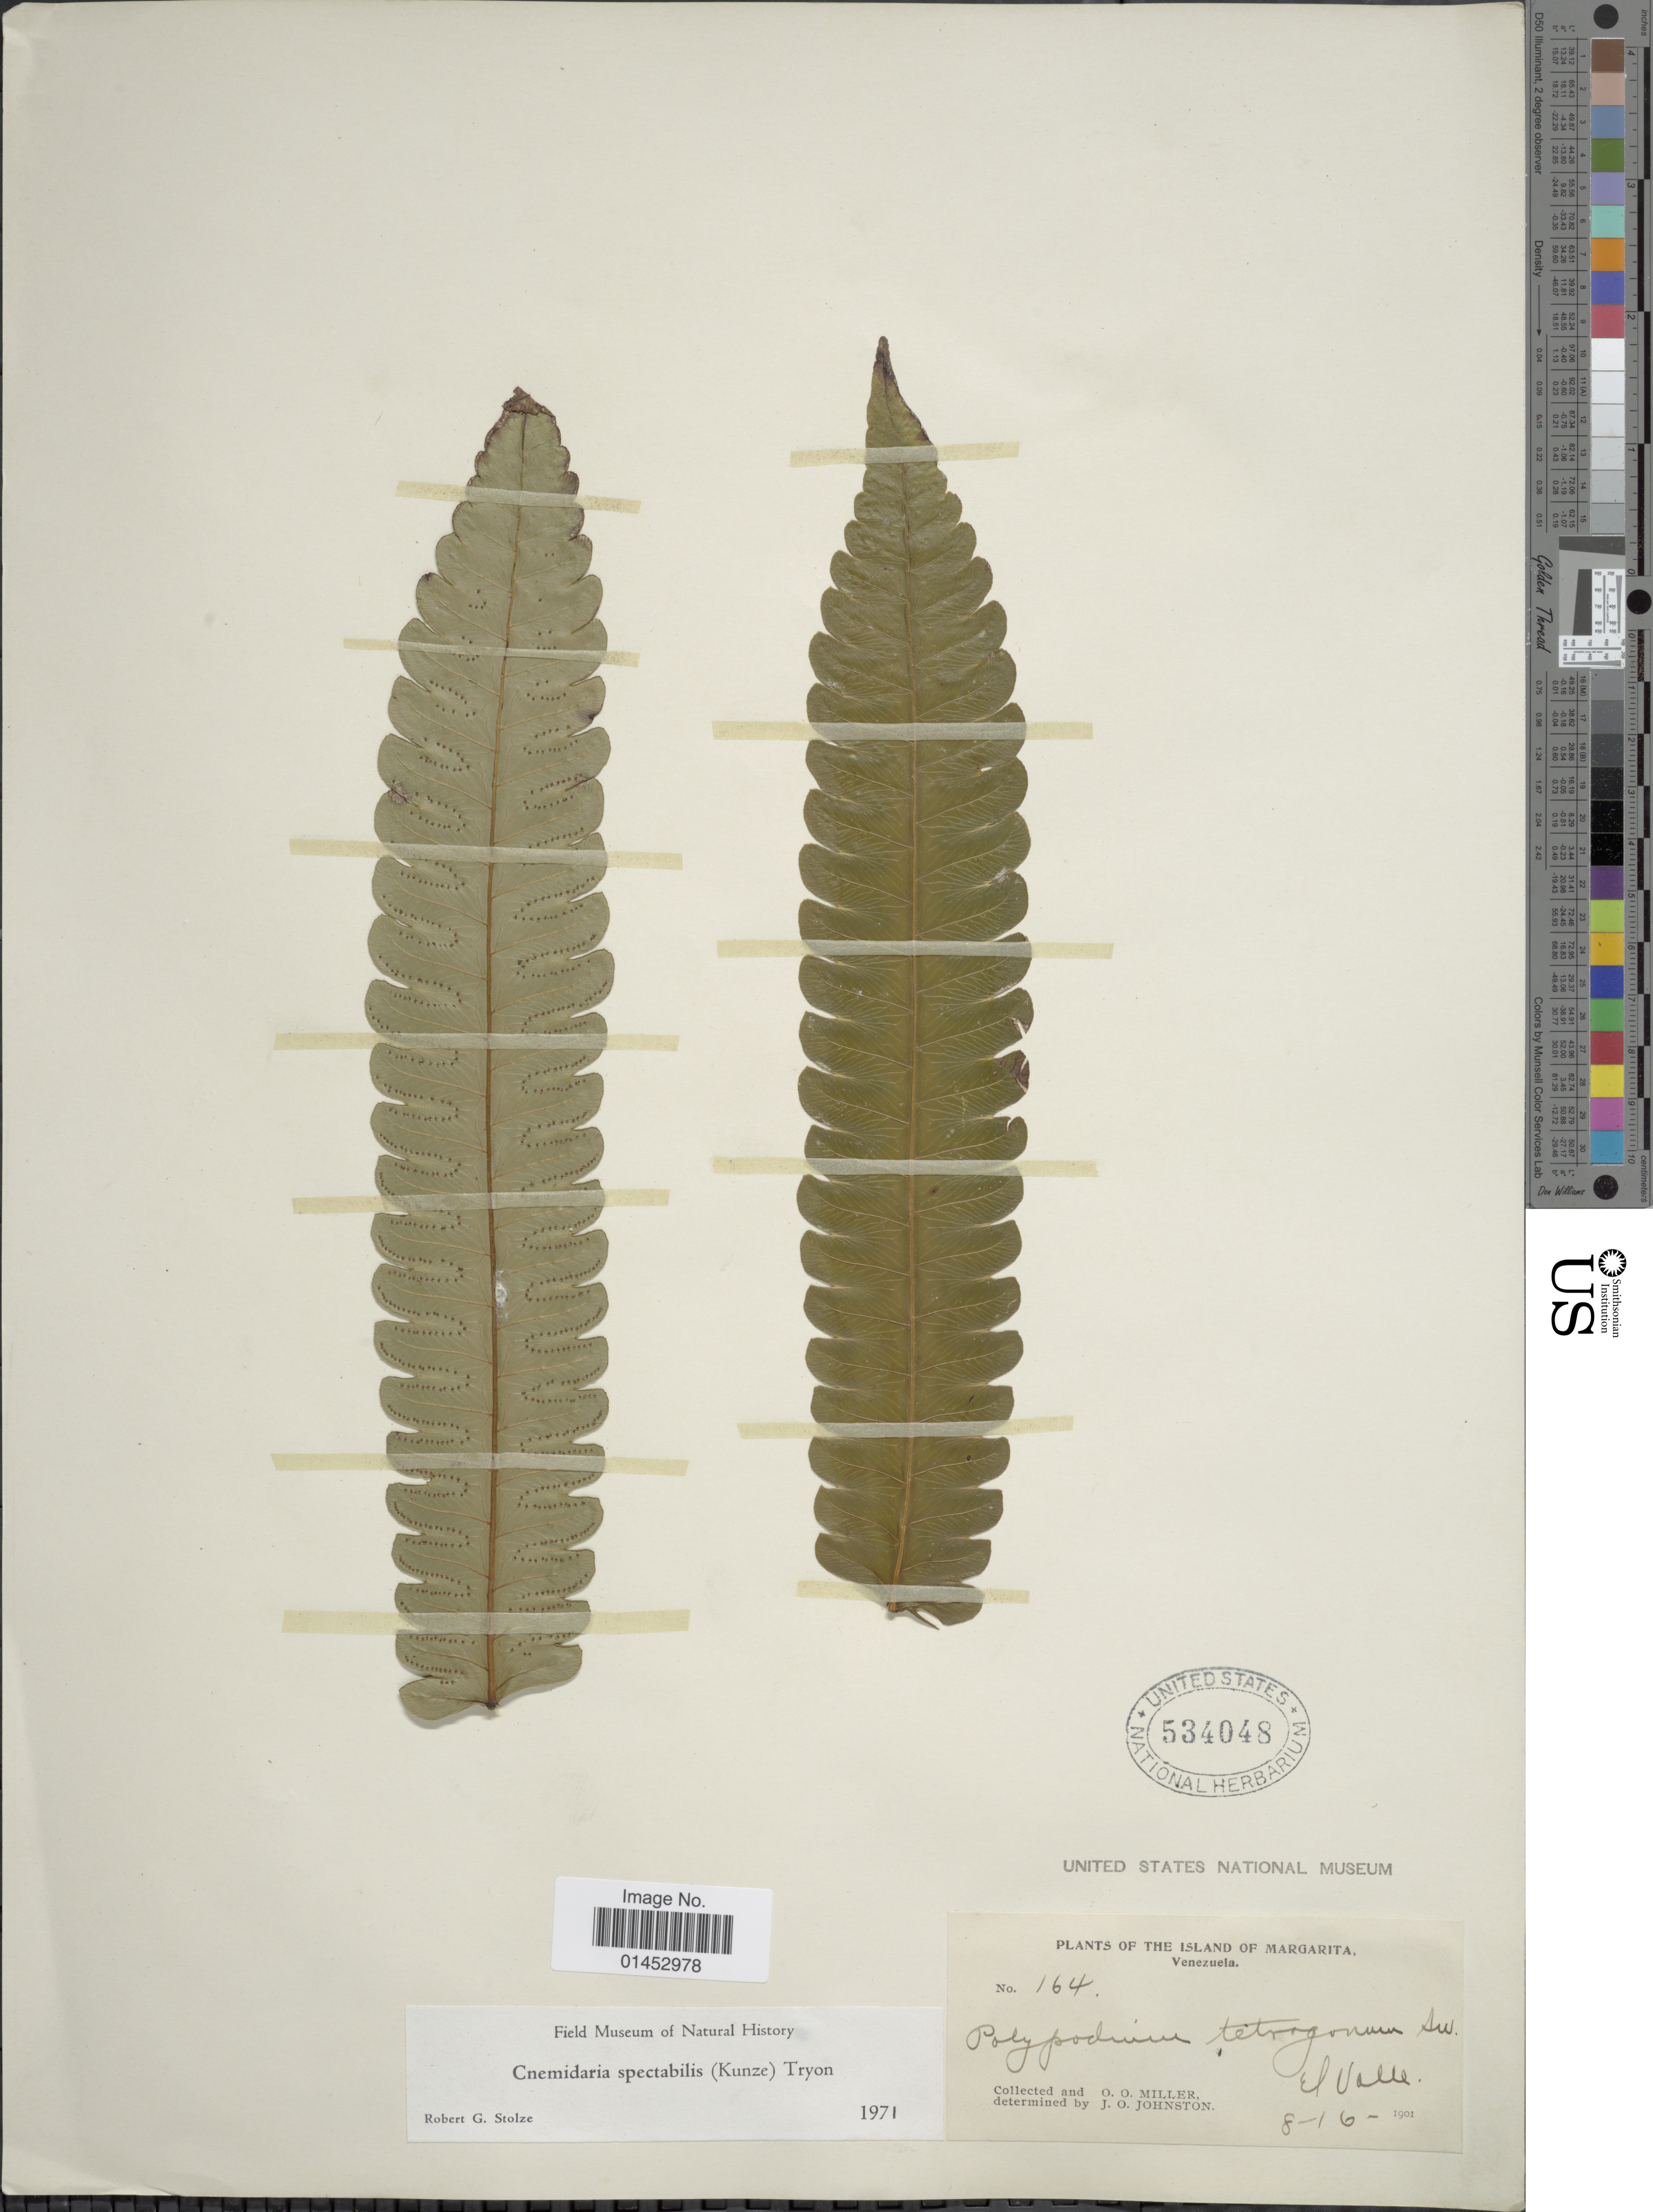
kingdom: Plantae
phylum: Tracheophyta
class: Polypodiopsida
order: Cyatheales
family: Cyatheaceae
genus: Cyathea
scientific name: Cyathea spectabilis var. spectabilis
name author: (Kunze) Domin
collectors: O. O. Miller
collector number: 164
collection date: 1901-08-16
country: Venezuela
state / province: Nueva Esparta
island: Margarita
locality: The Island of Margarita, El valle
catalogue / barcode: US 534048